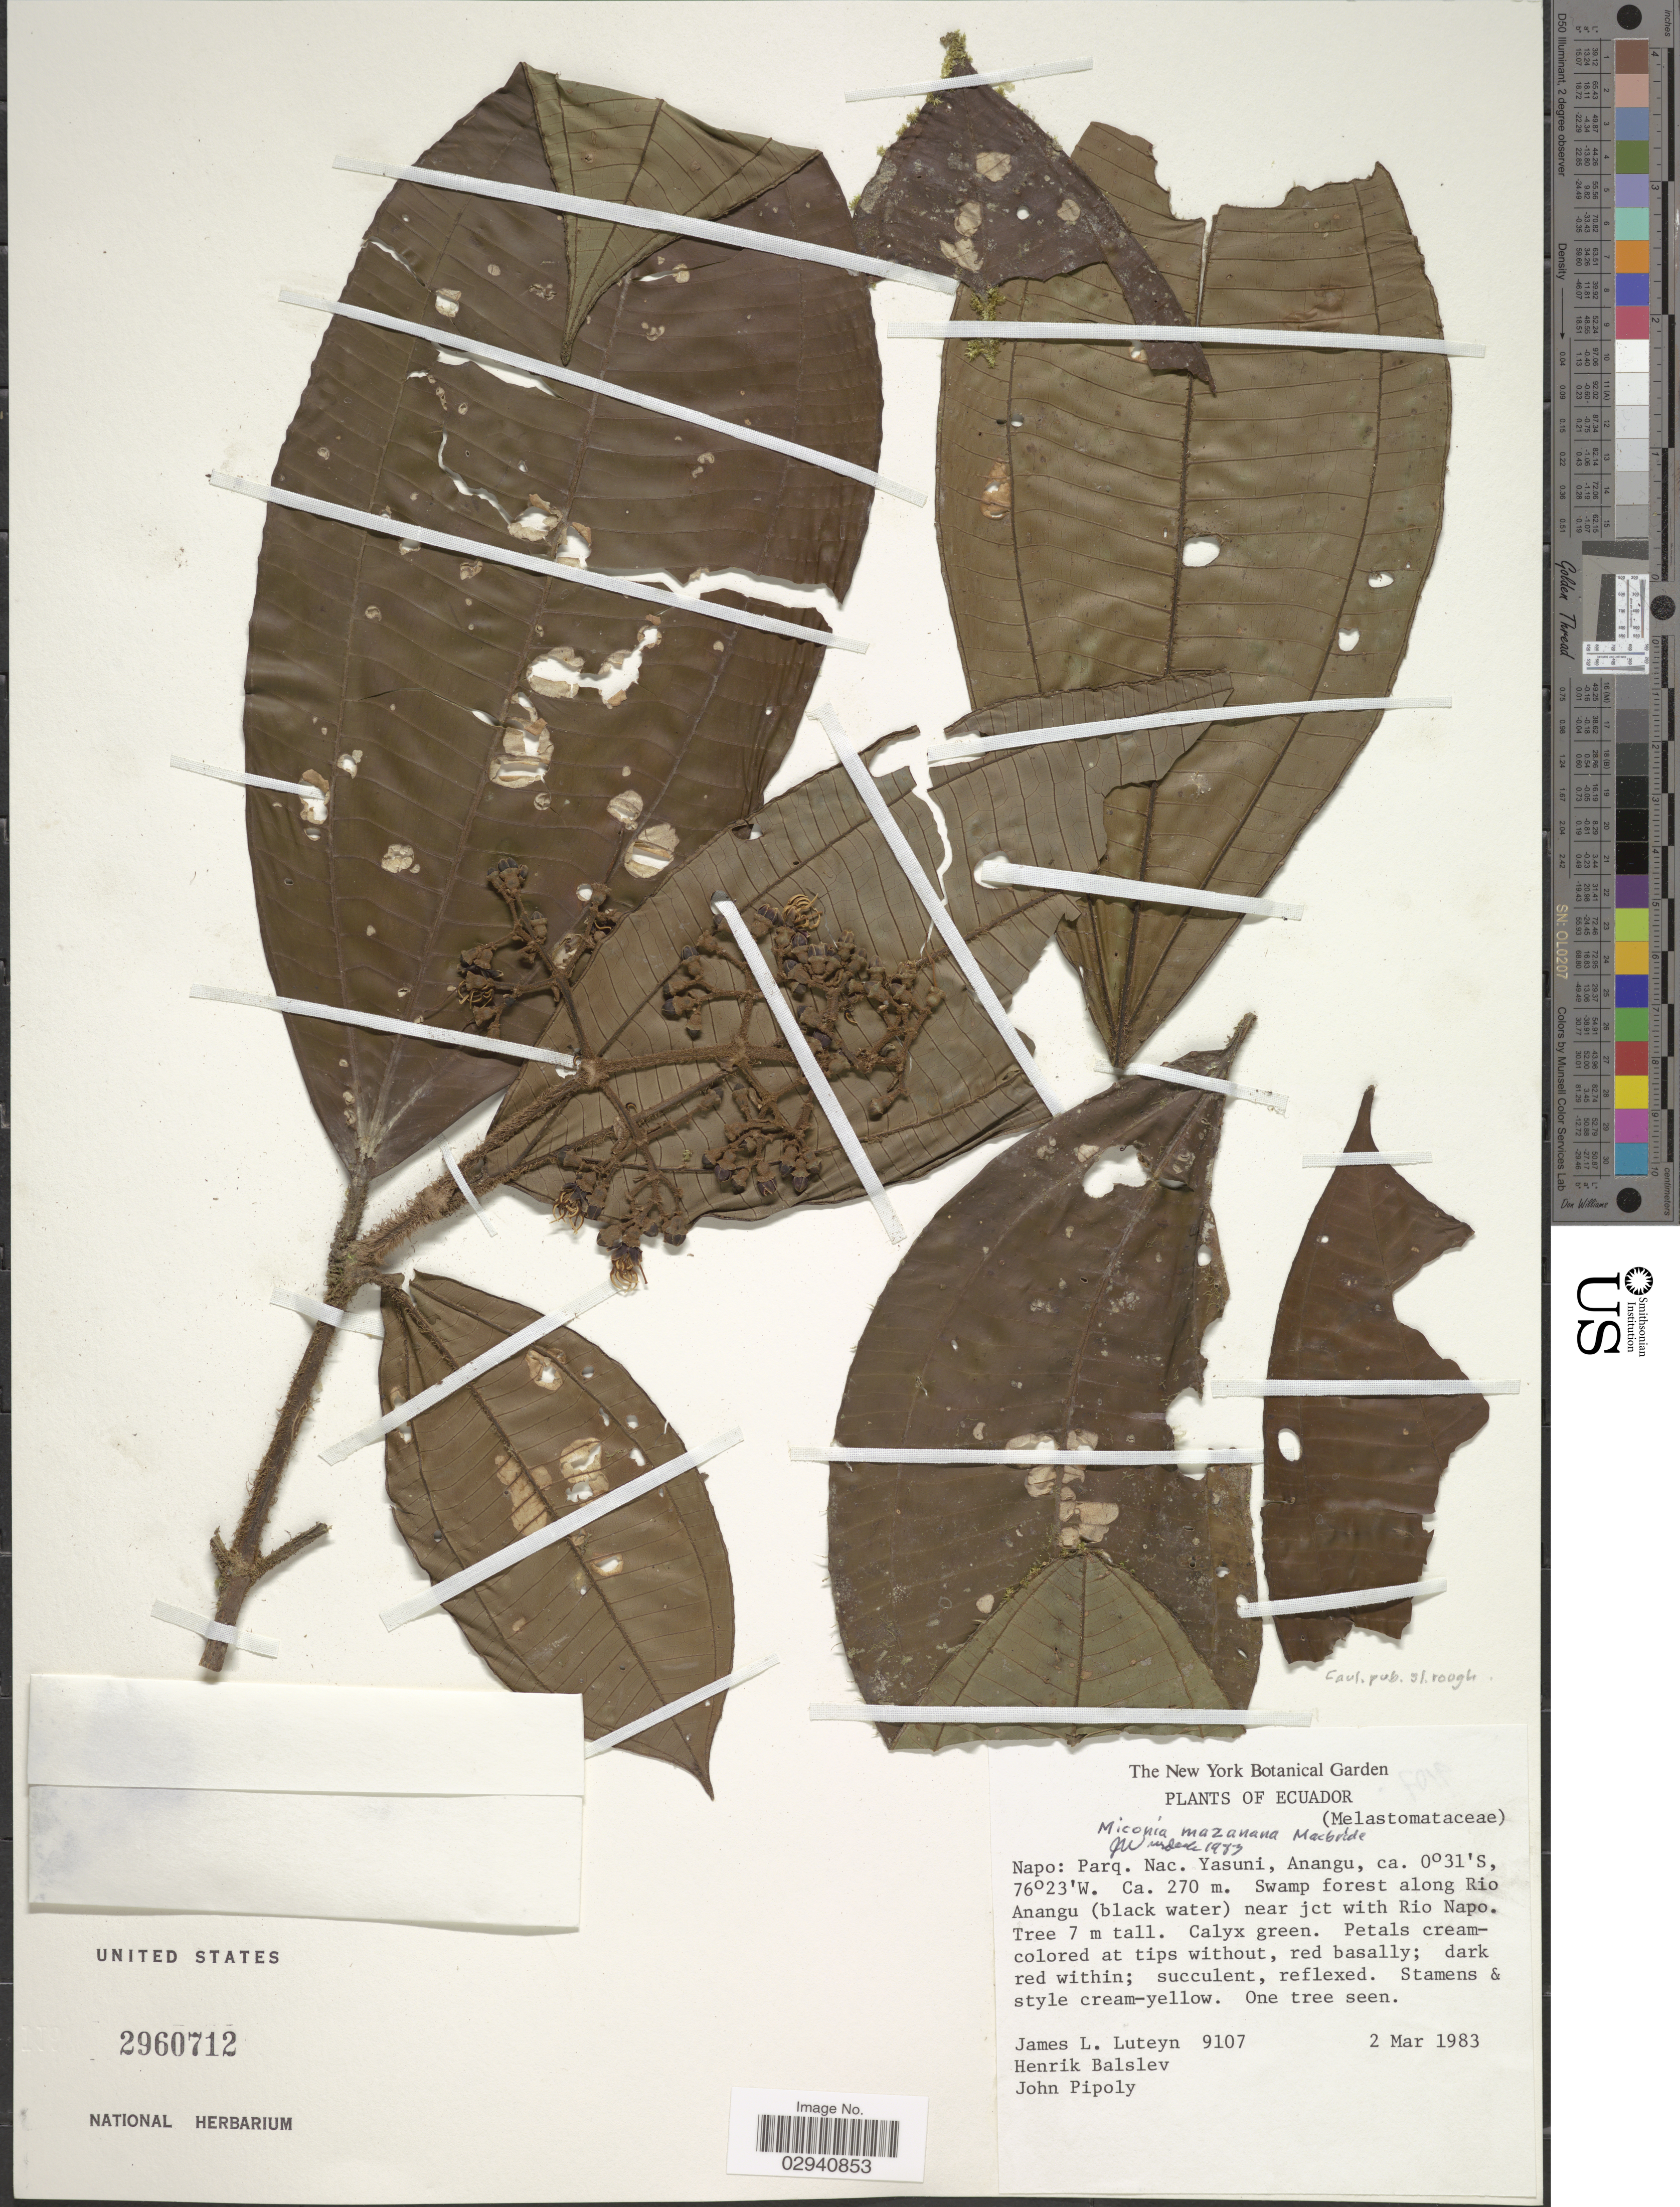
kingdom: Plantae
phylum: Tracheophyta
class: Magnoliopsida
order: Myrtales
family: Melastomataceae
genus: Miconia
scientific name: Miconia mazanana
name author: J.F. Macbr.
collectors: J. Luteyn, H. Balslev & J. J. Pipoly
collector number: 9107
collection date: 1983-03-02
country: Ecuador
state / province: Napo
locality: Parq. Nac. Yasuni, Anangu. Swamp forest along Rio Anangu (black water) near jct with Rio Napo.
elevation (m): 270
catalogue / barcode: US 2960712